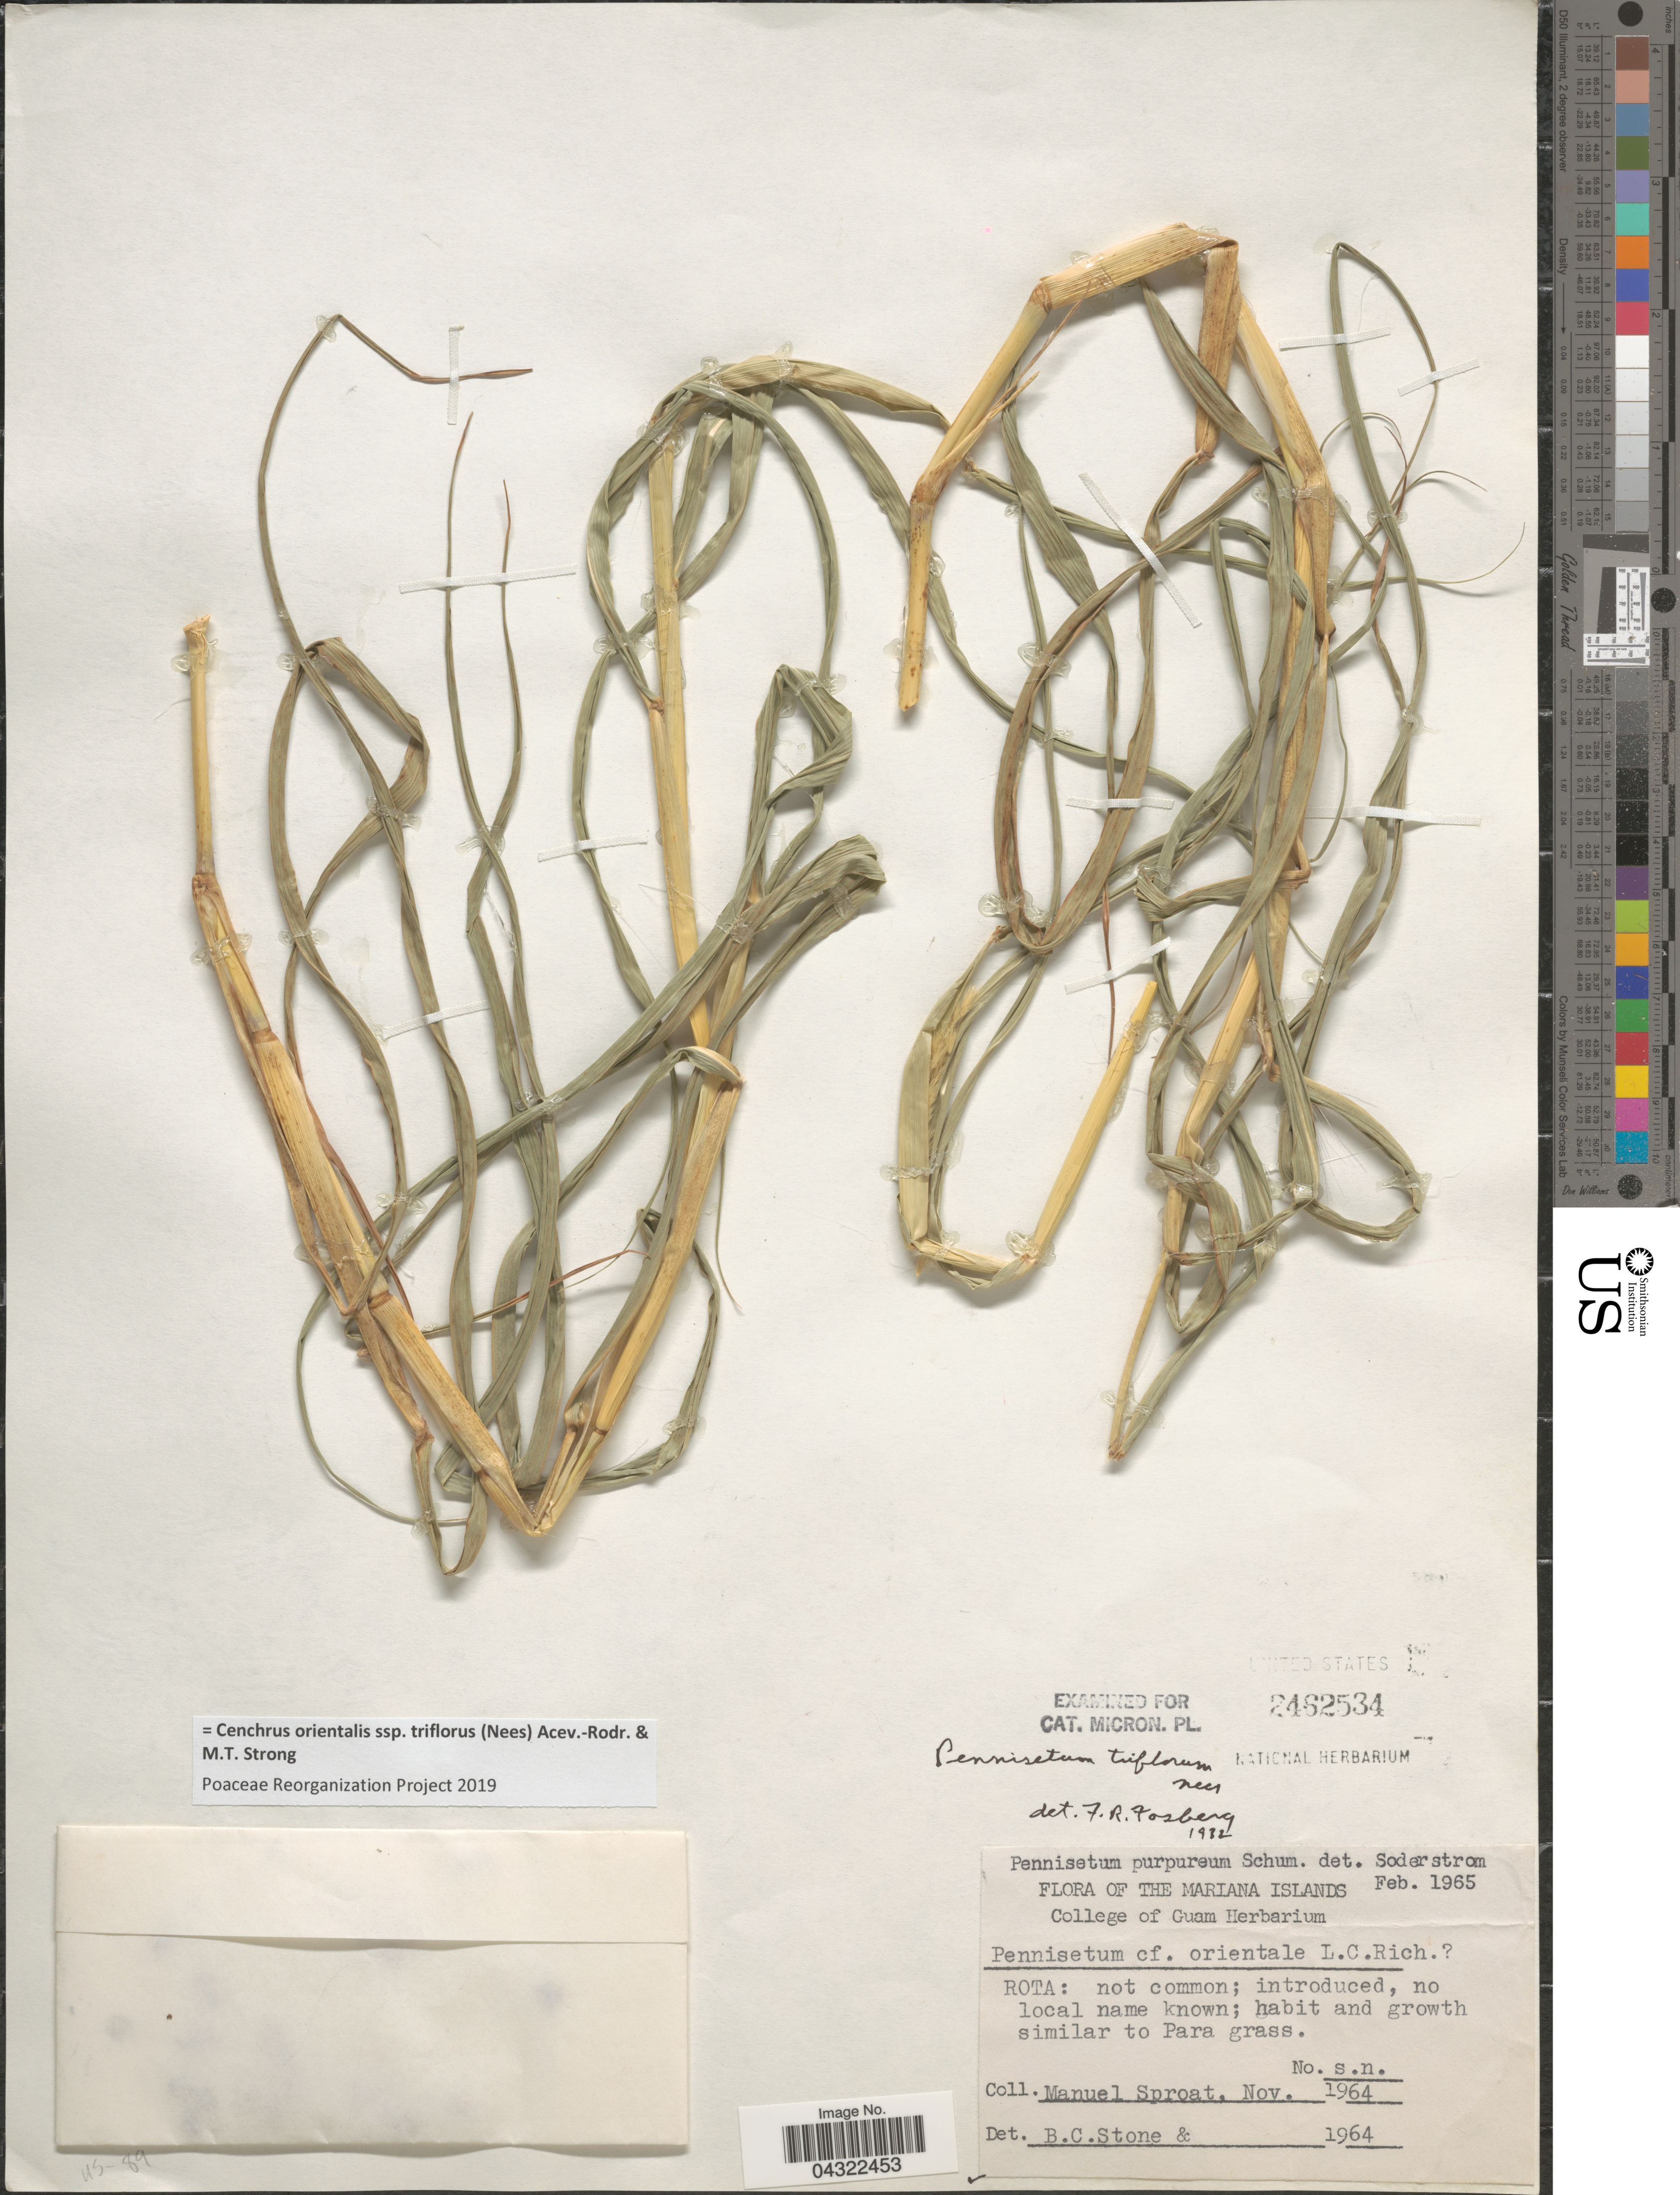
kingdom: Plantae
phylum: Tracheophyta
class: Liliopsida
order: Poales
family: Poaceae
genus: Cenchrus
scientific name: Cenchrus orientalis subsp. triflorus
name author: (Nees) Acev.-Rodr. & M.T. Strong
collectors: M. Sproat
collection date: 1964-11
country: Northern Mariana Islands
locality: The Mariana Islands. Rota.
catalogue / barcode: US 2462534